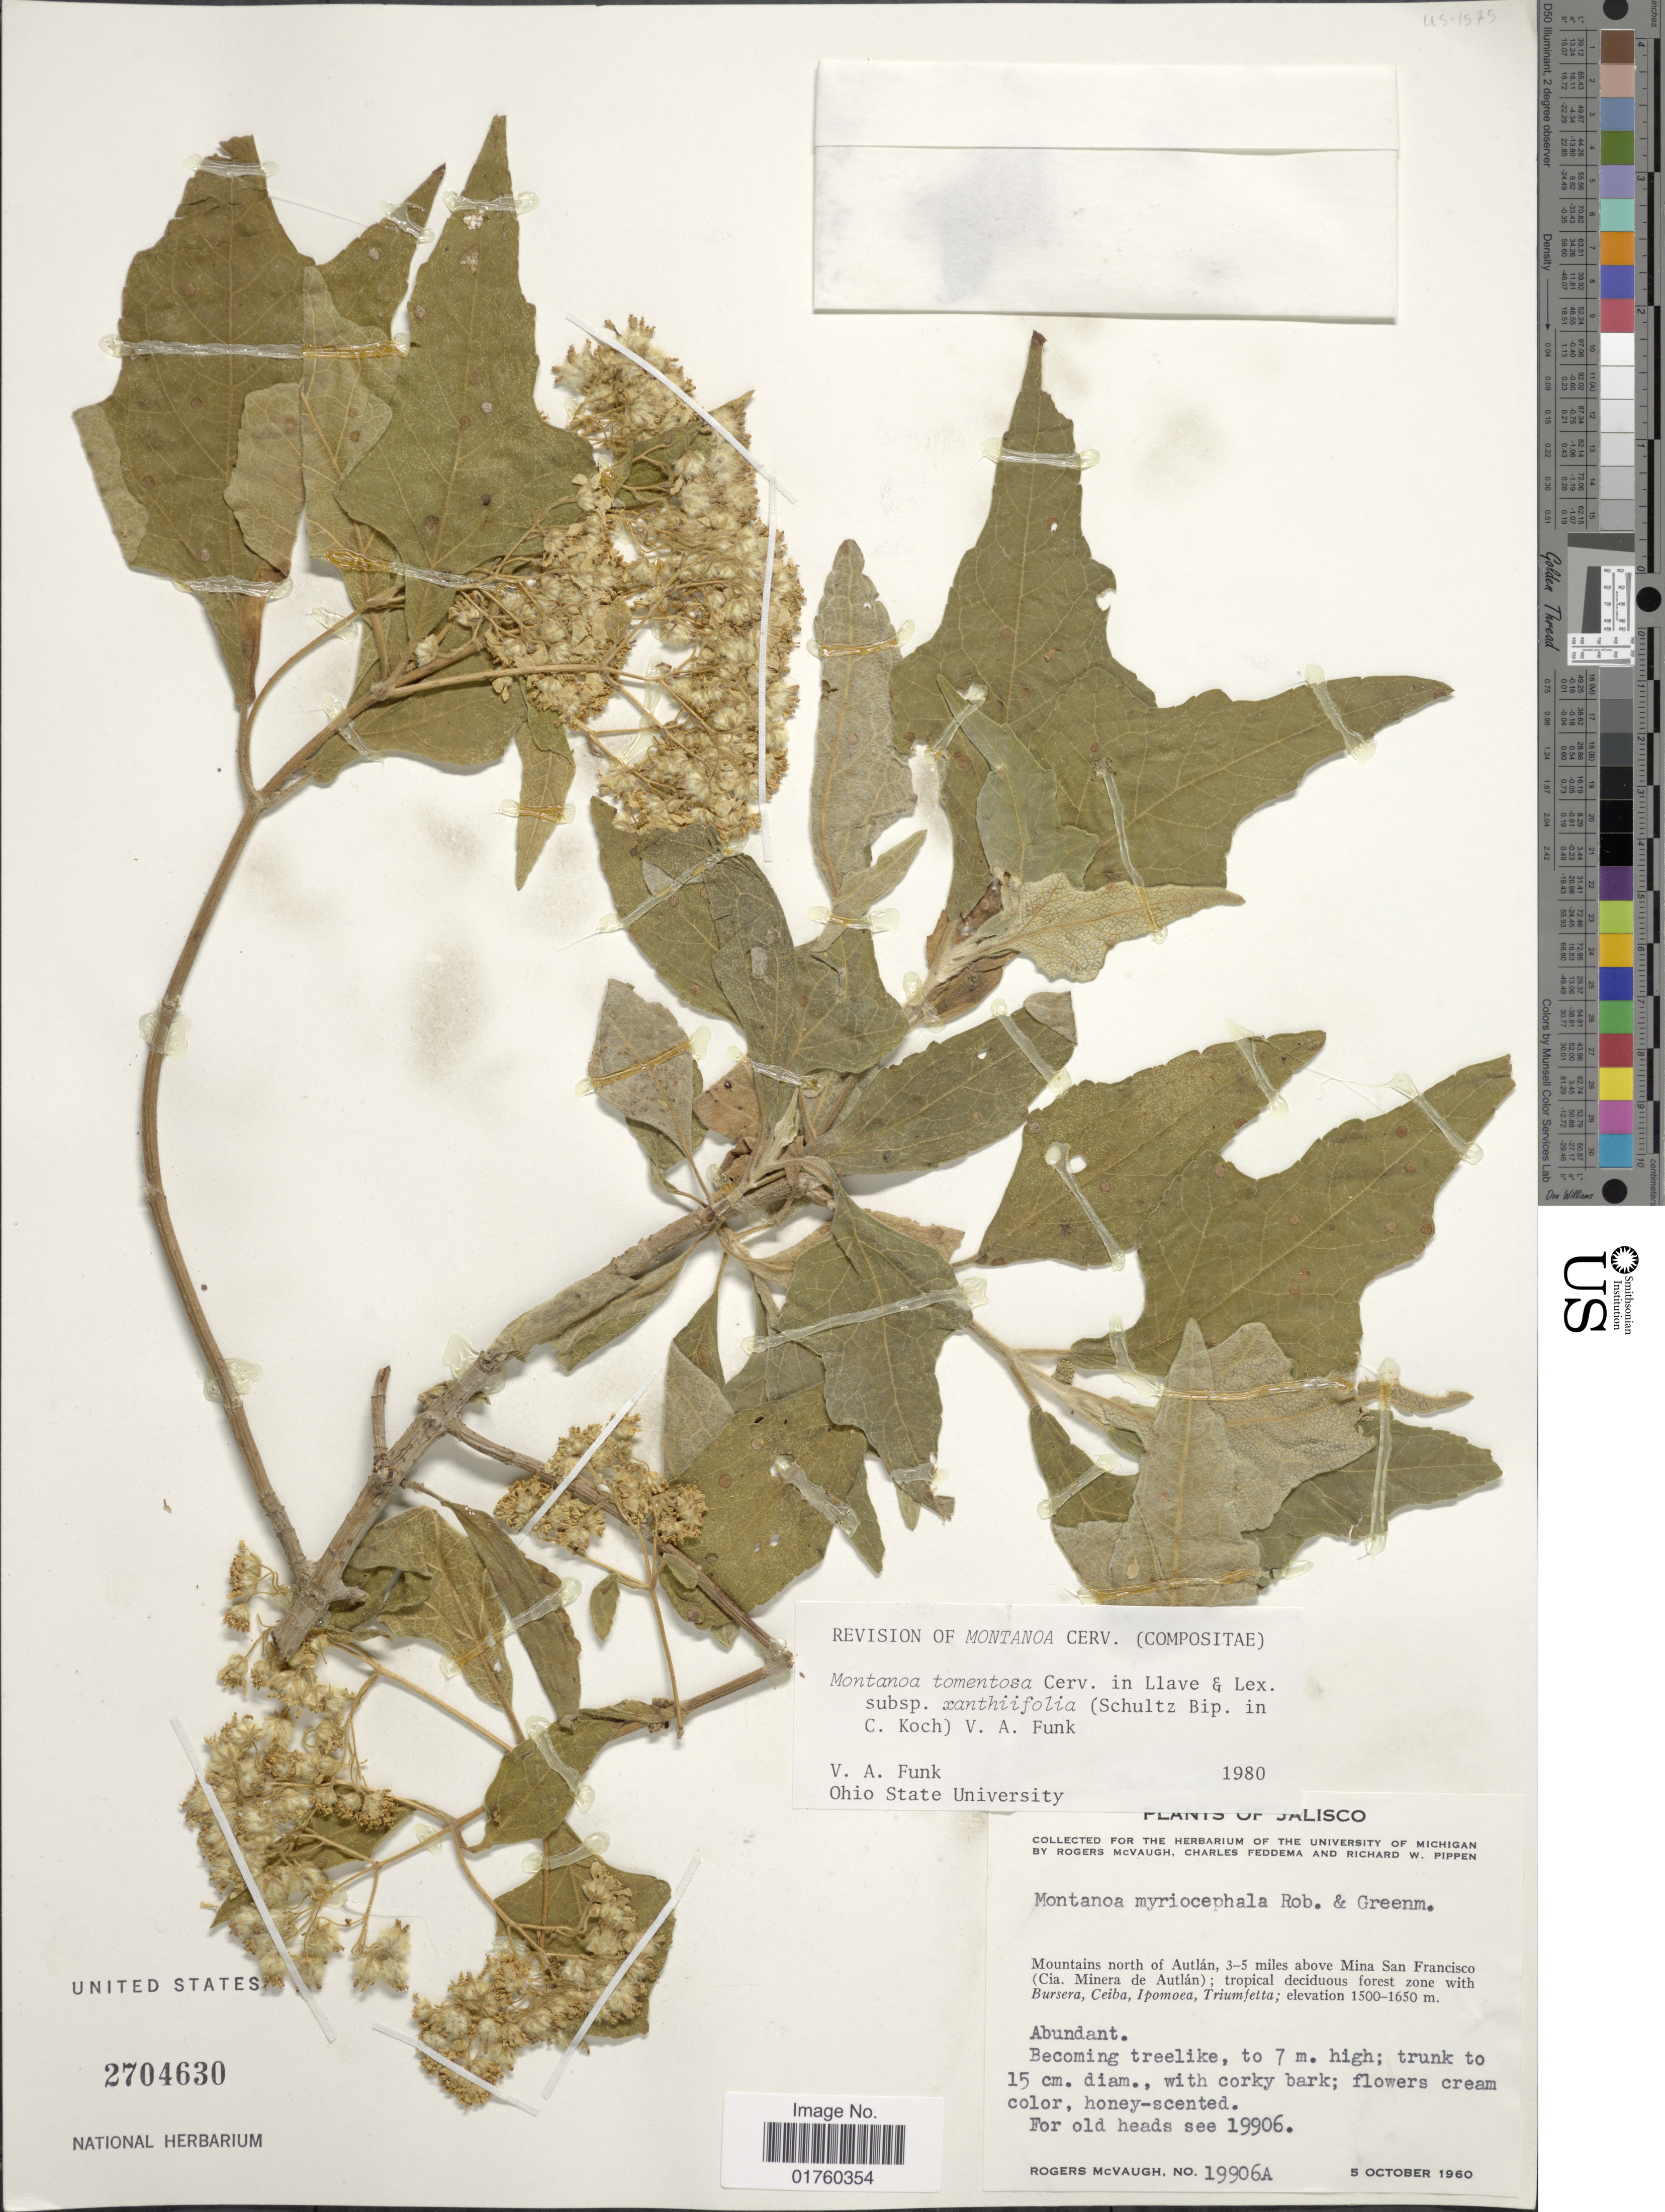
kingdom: Plantae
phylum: Tracheophyta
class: Magnoliopsida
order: Asterales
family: Asteraceae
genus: Montanoa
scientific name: Montanoa tomentosa subsp. xanthiifolia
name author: (Sch. Bip. in C. Koch) V.A. Funk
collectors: R. McVaugh, C. Feddema & R. W. Pippen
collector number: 19906A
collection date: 1960-10-05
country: Mexico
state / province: Jalisco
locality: Mountains north of Autlan, 3-5 miles above Mina San Francisco (Cia. Minera de Autlan).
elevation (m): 1500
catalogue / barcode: US 2704630